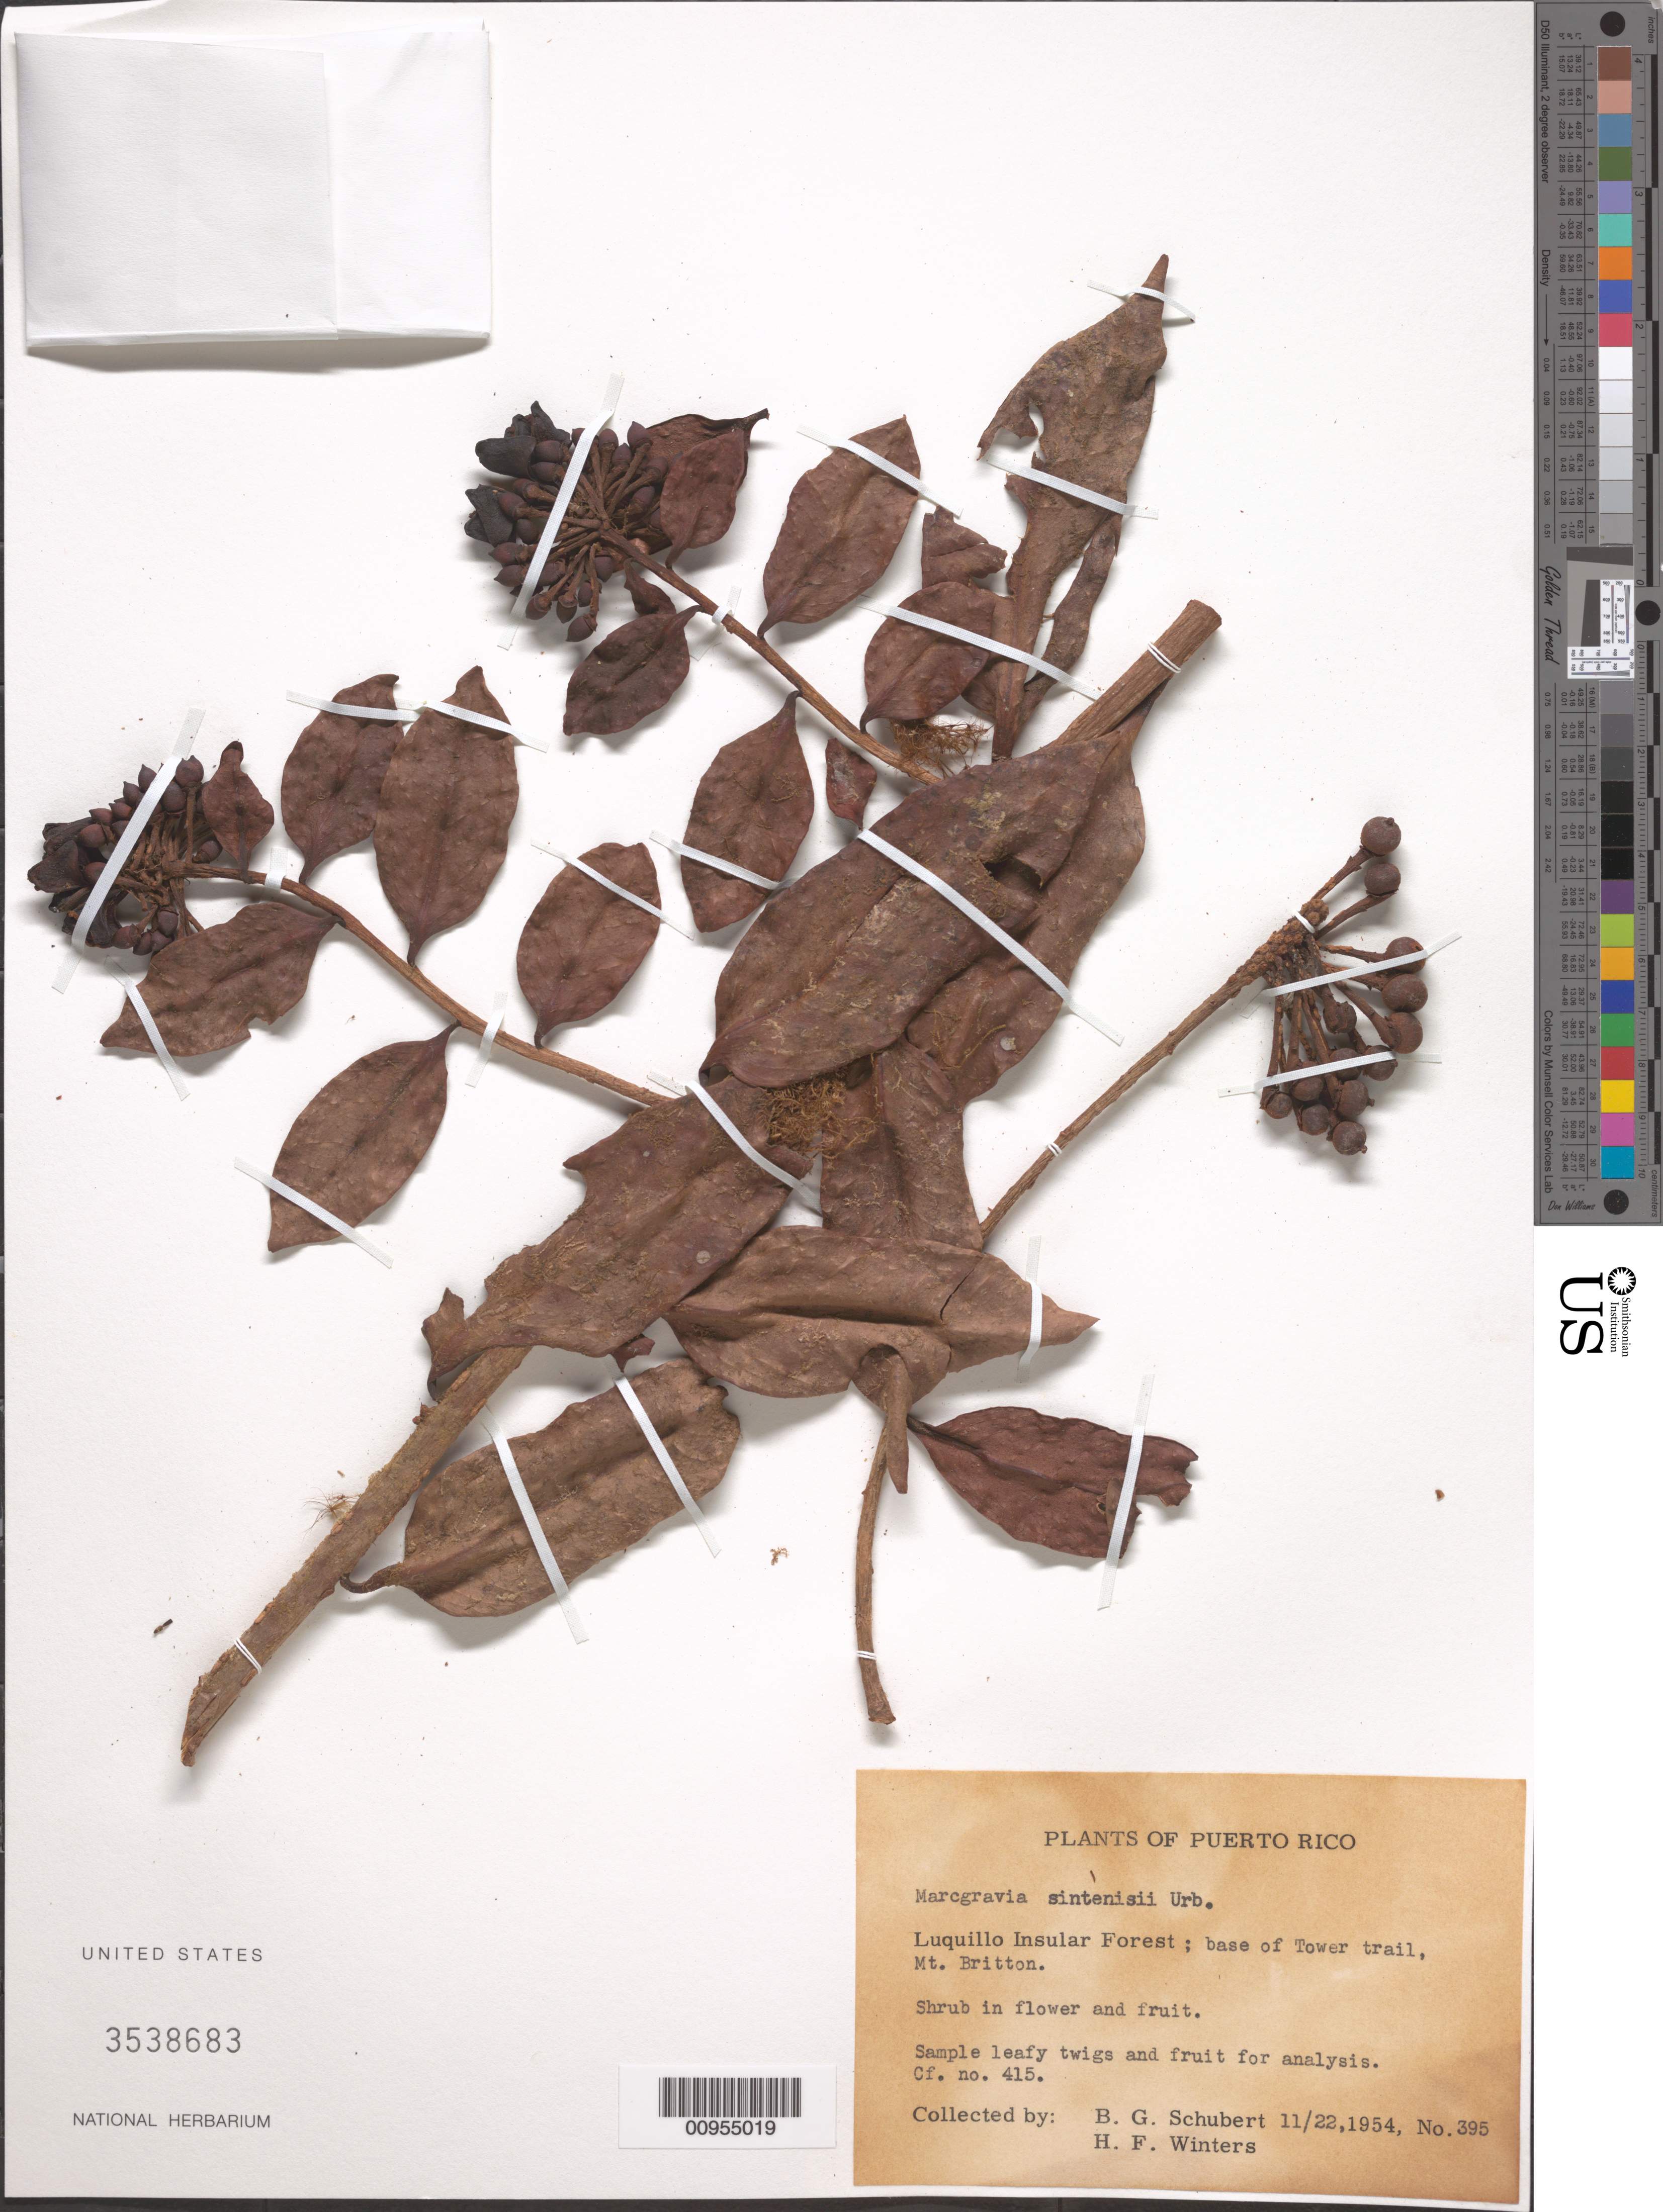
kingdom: Plantae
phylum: Tracheophyta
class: Magnoliopsida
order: Ericales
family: Marcgraviaceae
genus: Marcgravia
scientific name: Marcgravia sintenisii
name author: Urb.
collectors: B. Schubert & H. Winters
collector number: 395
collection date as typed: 22 Nov 1954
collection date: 1954-11-22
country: Puerto Rico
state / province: Luquillo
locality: Luquillo Insular Forest; base of Tower trail, Mt. Britton.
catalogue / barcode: US 3538683